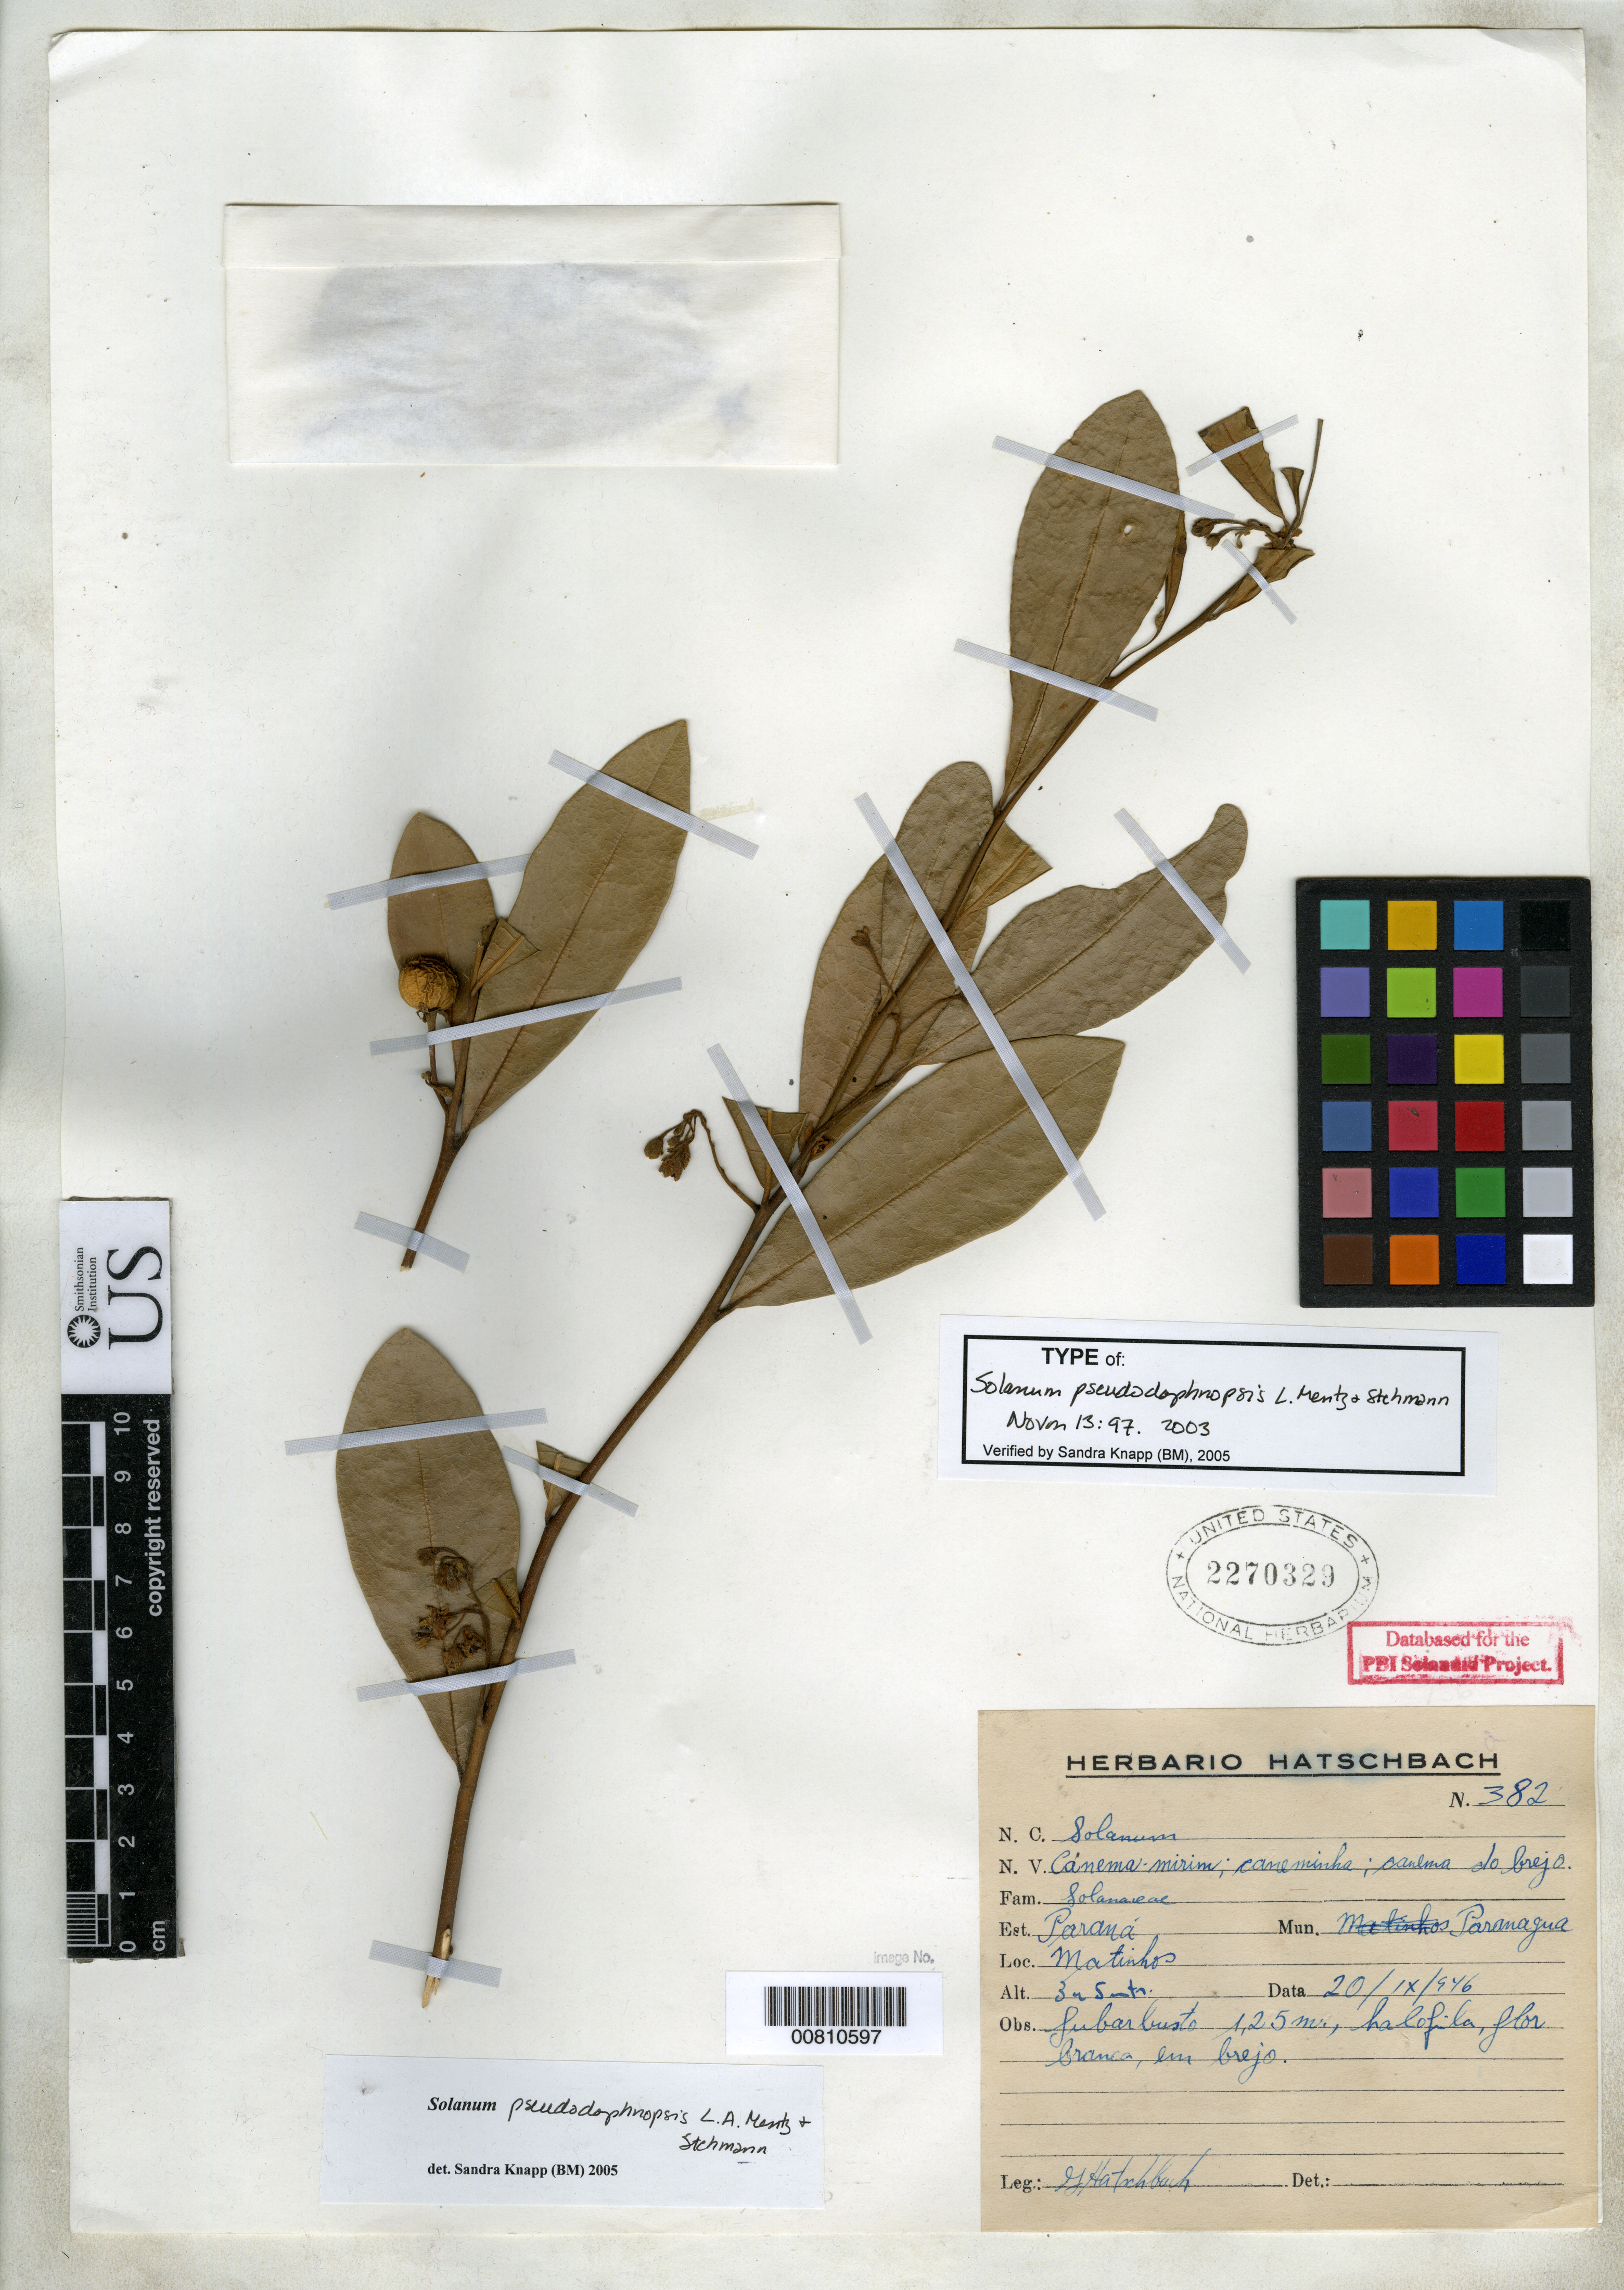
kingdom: Plantae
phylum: Tracheophyta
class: Magnoliopsida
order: Solanales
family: Solanaceae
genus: Solanum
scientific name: Solanum pseudodaphnopsis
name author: L.A. Mentz & Stehmann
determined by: Knapp, S. D.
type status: Isotype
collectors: G. Hatschbach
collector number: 382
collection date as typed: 20 Sep 1946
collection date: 1946-09-20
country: Brazil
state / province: Paraná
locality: Est. Paraná, Mun. Paranagua, Loc. Matinhos.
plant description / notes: Holotype at MBM,; Common name: Canema-mirim, caneminha, canema do brejo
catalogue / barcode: US 2270329